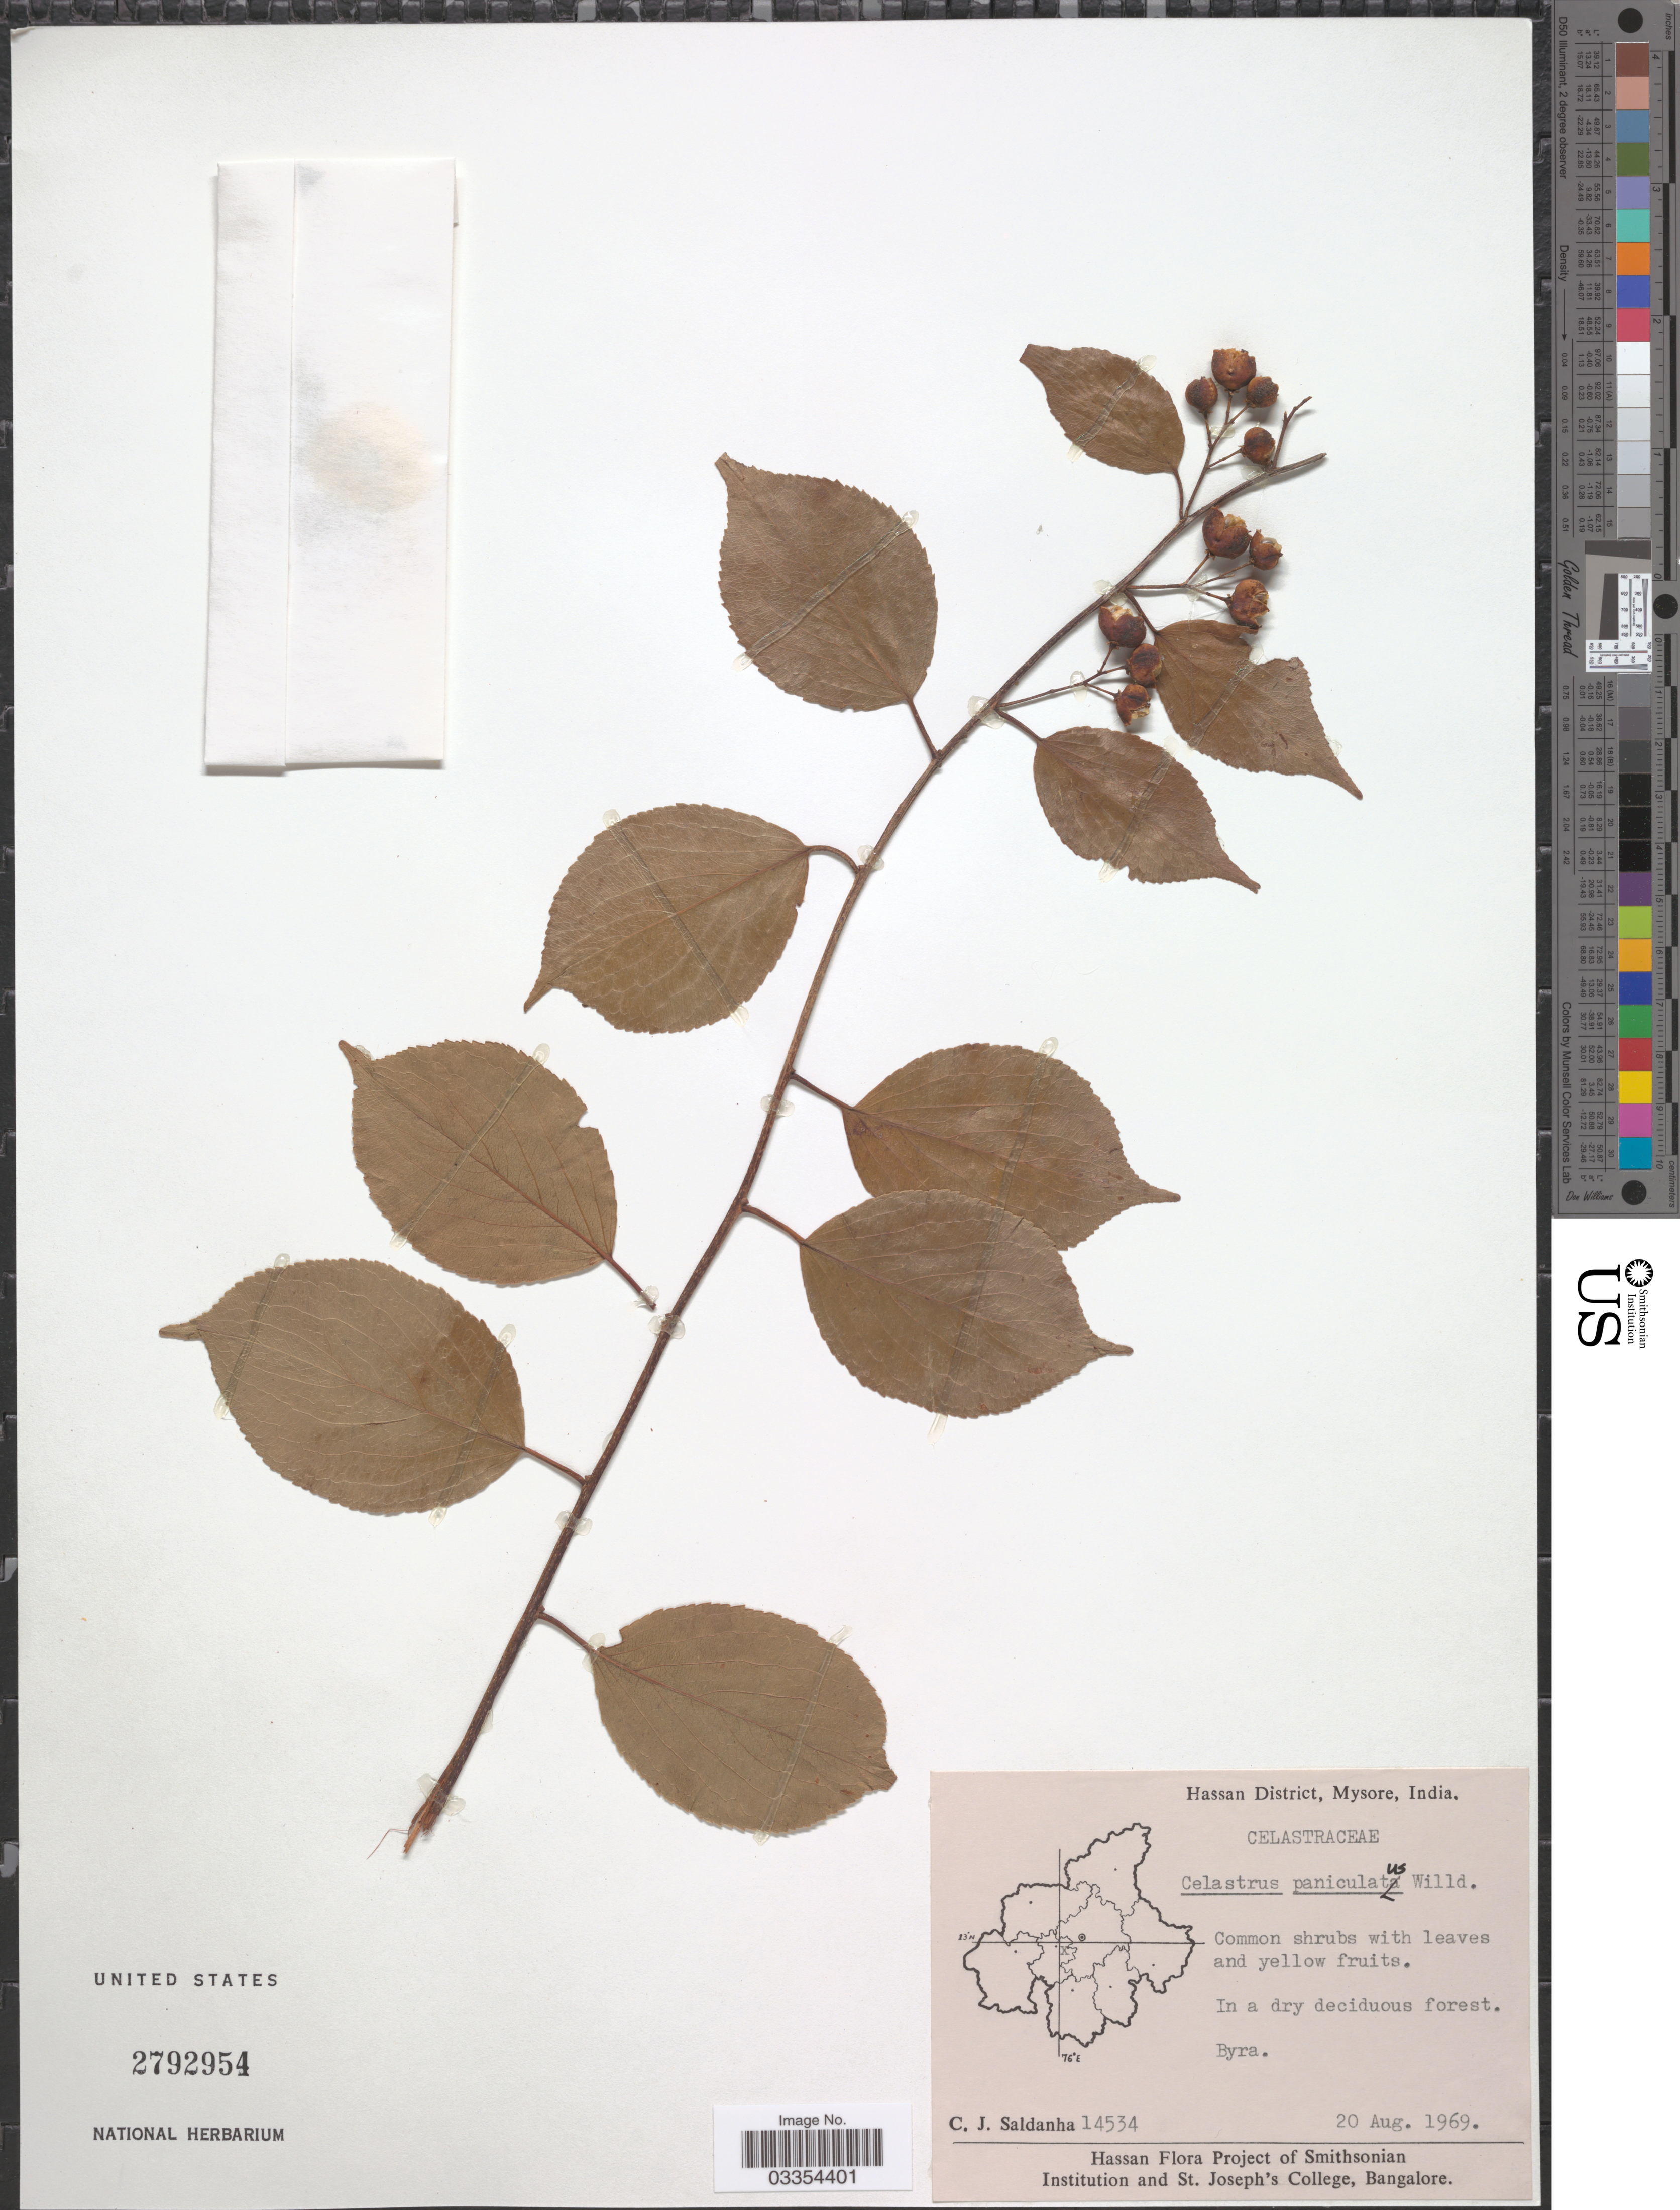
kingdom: Plantae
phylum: Tracheophyta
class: Magnoliopsida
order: Celastrales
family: Celastraceae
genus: Celastrus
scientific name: Celastrus paniculatus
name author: Willd.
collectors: C. J. Saldanha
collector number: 14534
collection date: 1969-08-20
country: India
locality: Hassan District, Mysore. Byra.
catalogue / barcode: US 2792954